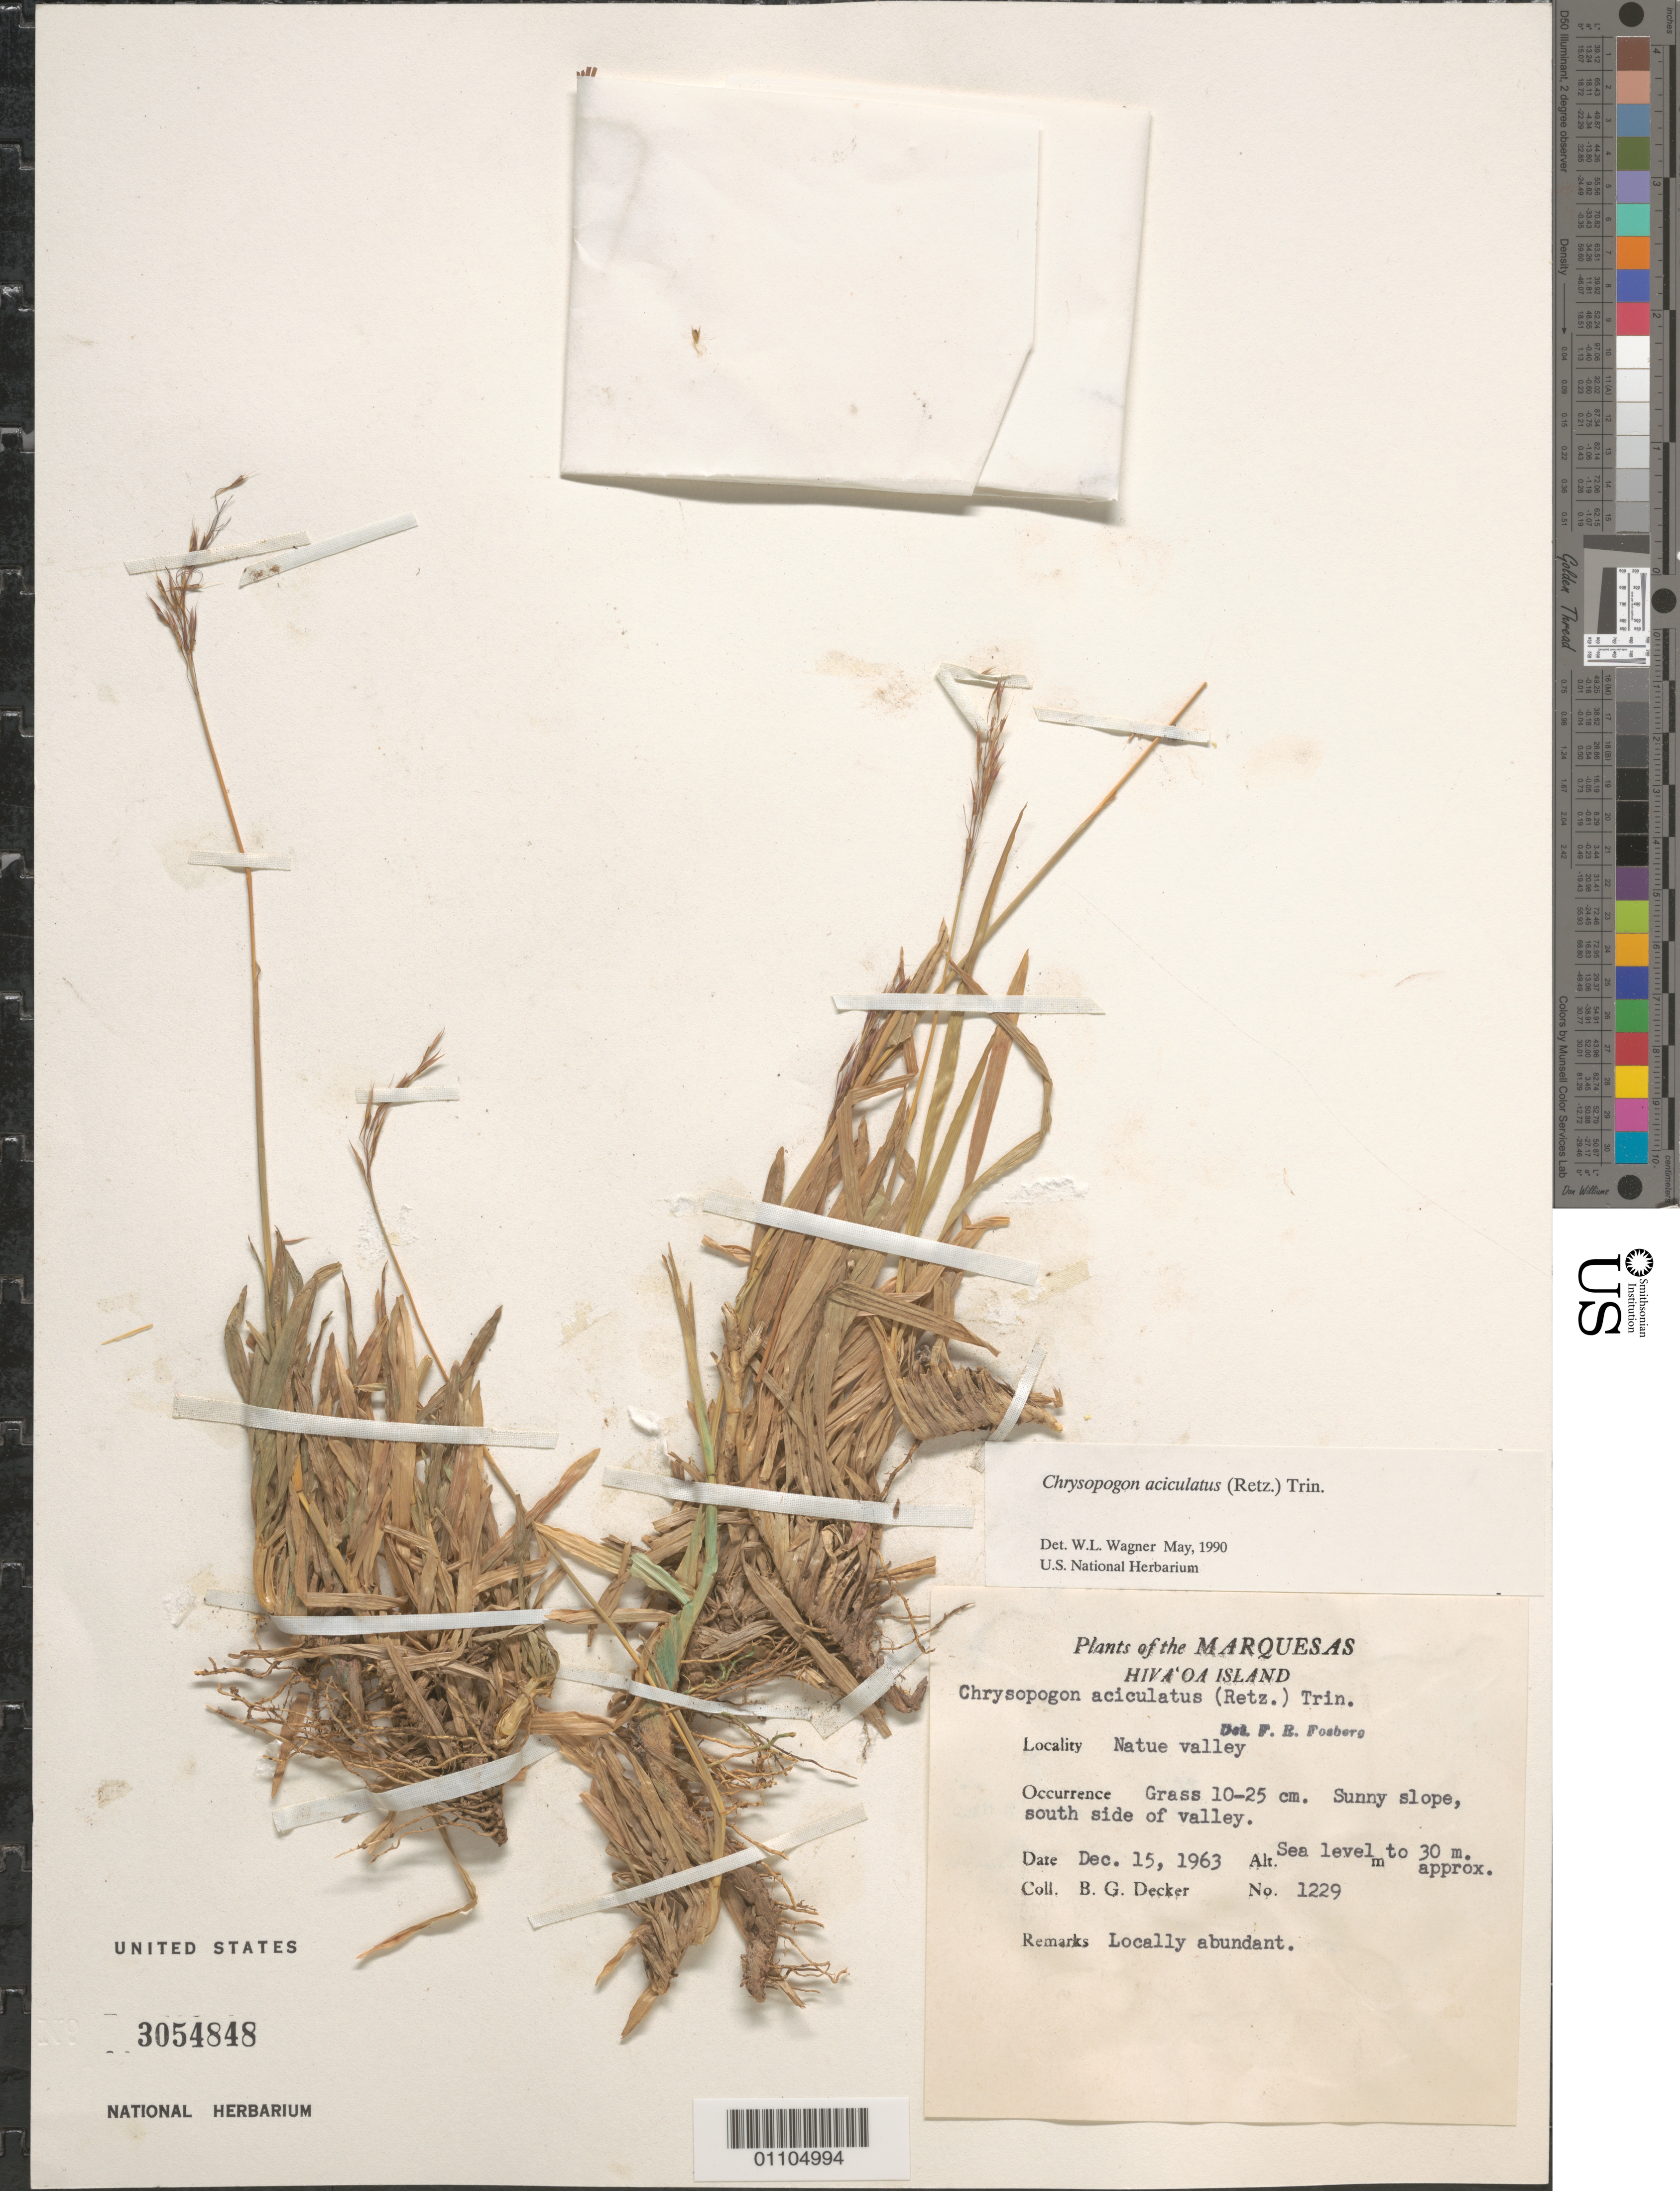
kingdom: Plantae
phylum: Tracheophyta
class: Liliopsida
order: Poales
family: Poaceae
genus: Chrysopogon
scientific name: Chrysopogon aciculatus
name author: (Retz.) Trin.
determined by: Wagner, W. L., (BOT), Smithsonian Institution - National Museum of Natural History (UNITED STATES)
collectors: B. G. Decker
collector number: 1229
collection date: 1963-12-15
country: French Polynesia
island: Hiva Oa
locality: Natue Valley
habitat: Sunny S slope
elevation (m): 0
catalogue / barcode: US 3054848